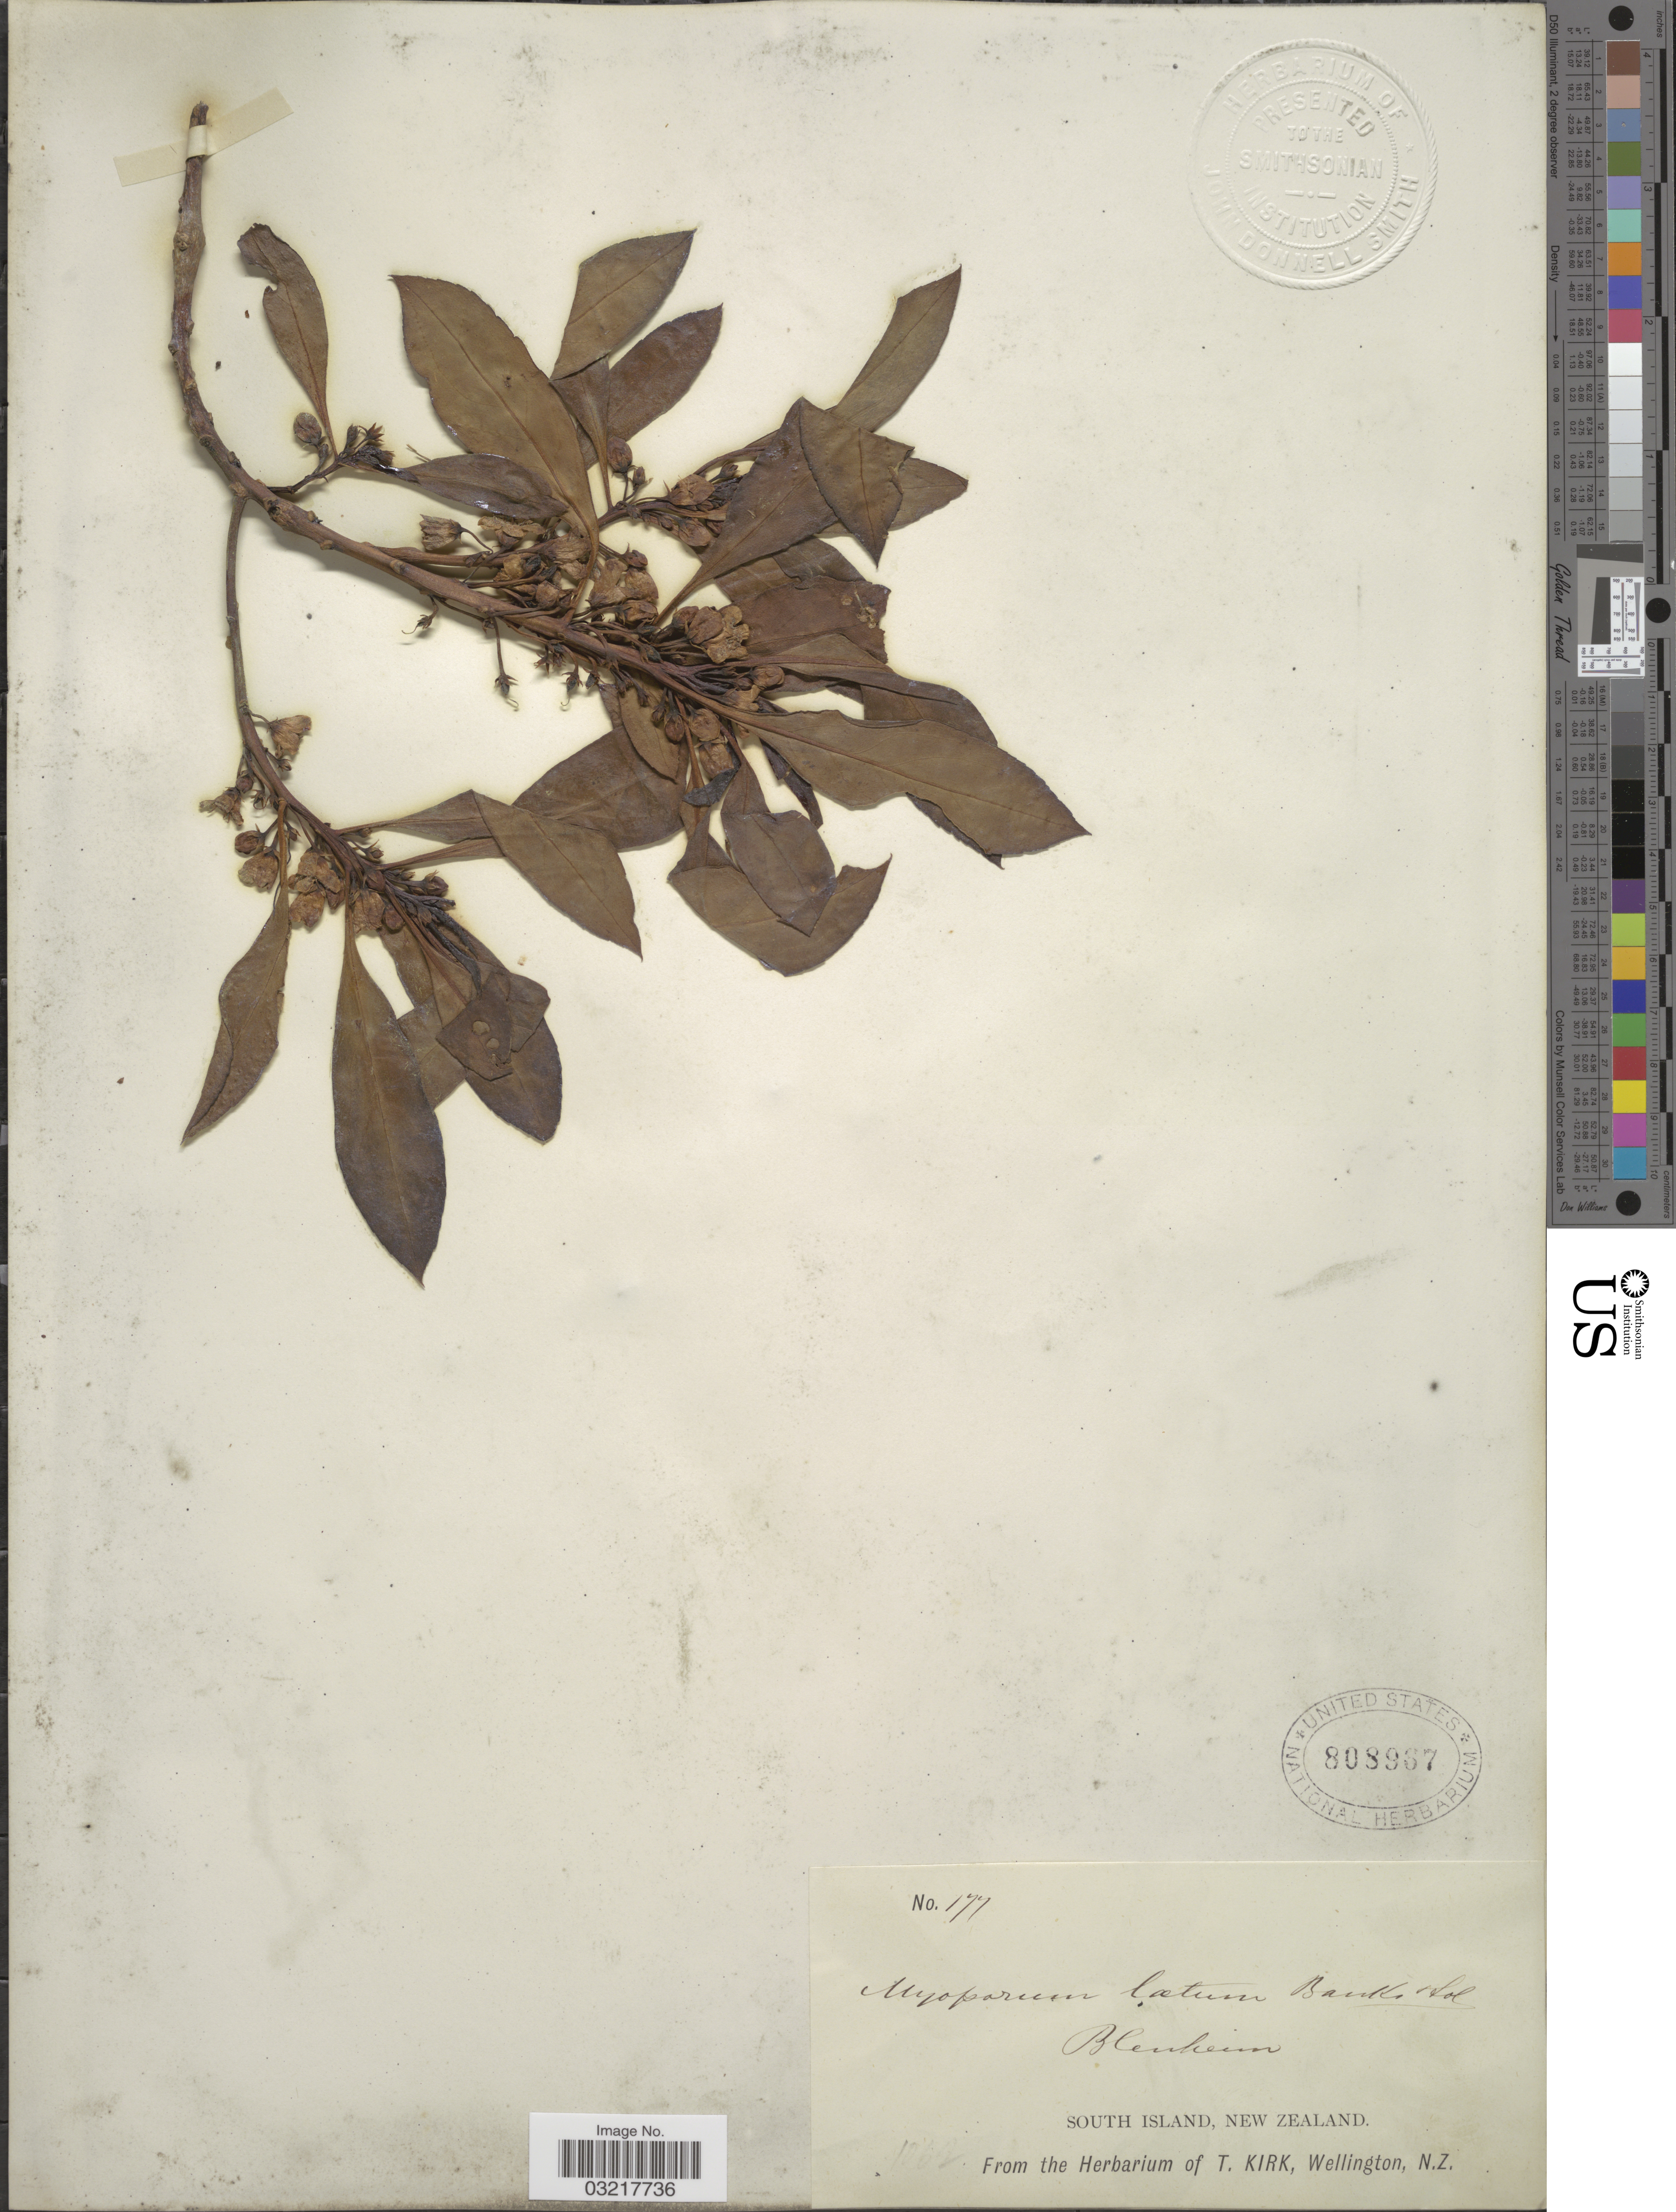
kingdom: Plantae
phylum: Tracheophyta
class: Magnoliopsida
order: Lamiales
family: Scrophulariaceae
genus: Myoporum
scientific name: Myoporum laetum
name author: G. Forst.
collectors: ex herb. T. Kirk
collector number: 177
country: New Zealand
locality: Blenheim, South Island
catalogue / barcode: US 808967